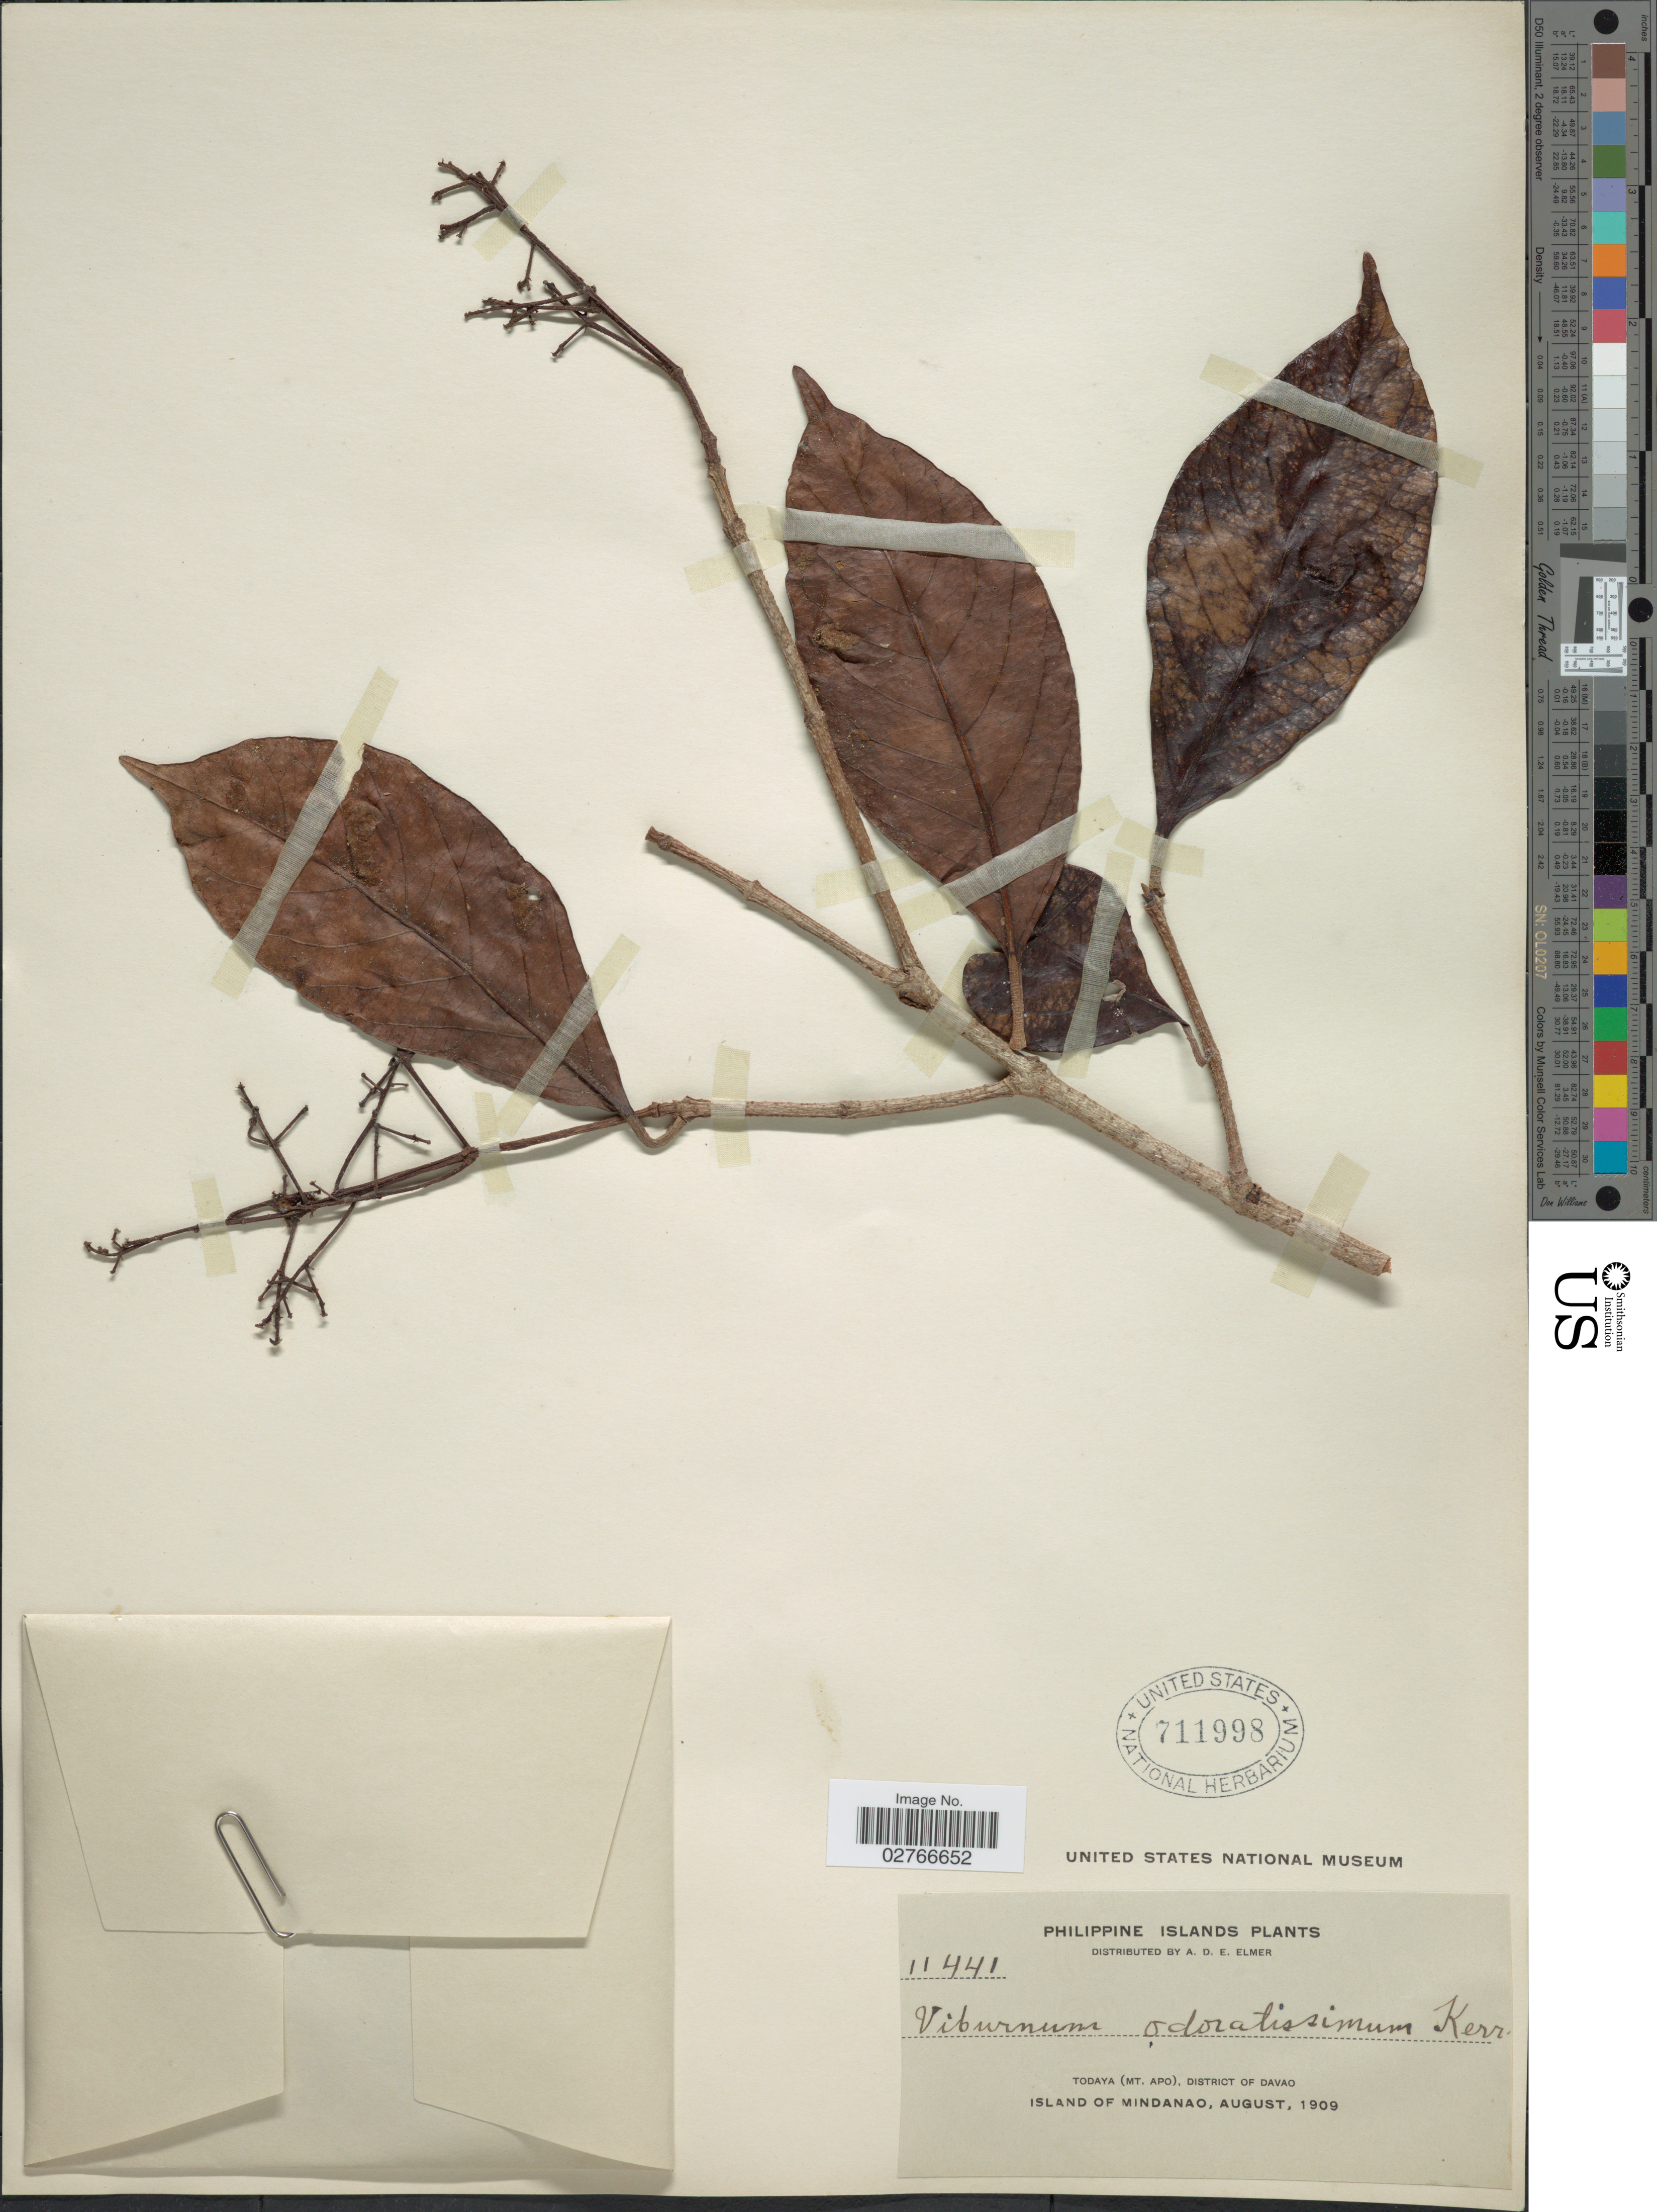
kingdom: Plantae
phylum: Tracheophyta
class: Magnoliopsida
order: Dipsacales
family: Viburnaceae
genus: Viburnum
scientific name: Viburnum odoratissimum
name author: Ker Gawl.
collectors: A. D. E. Elmer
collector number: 11441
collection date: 1909-08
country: Philippines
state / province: Davao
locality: Todaya (Mt. Apo), Island of Mindanao.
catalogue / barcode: US 711998